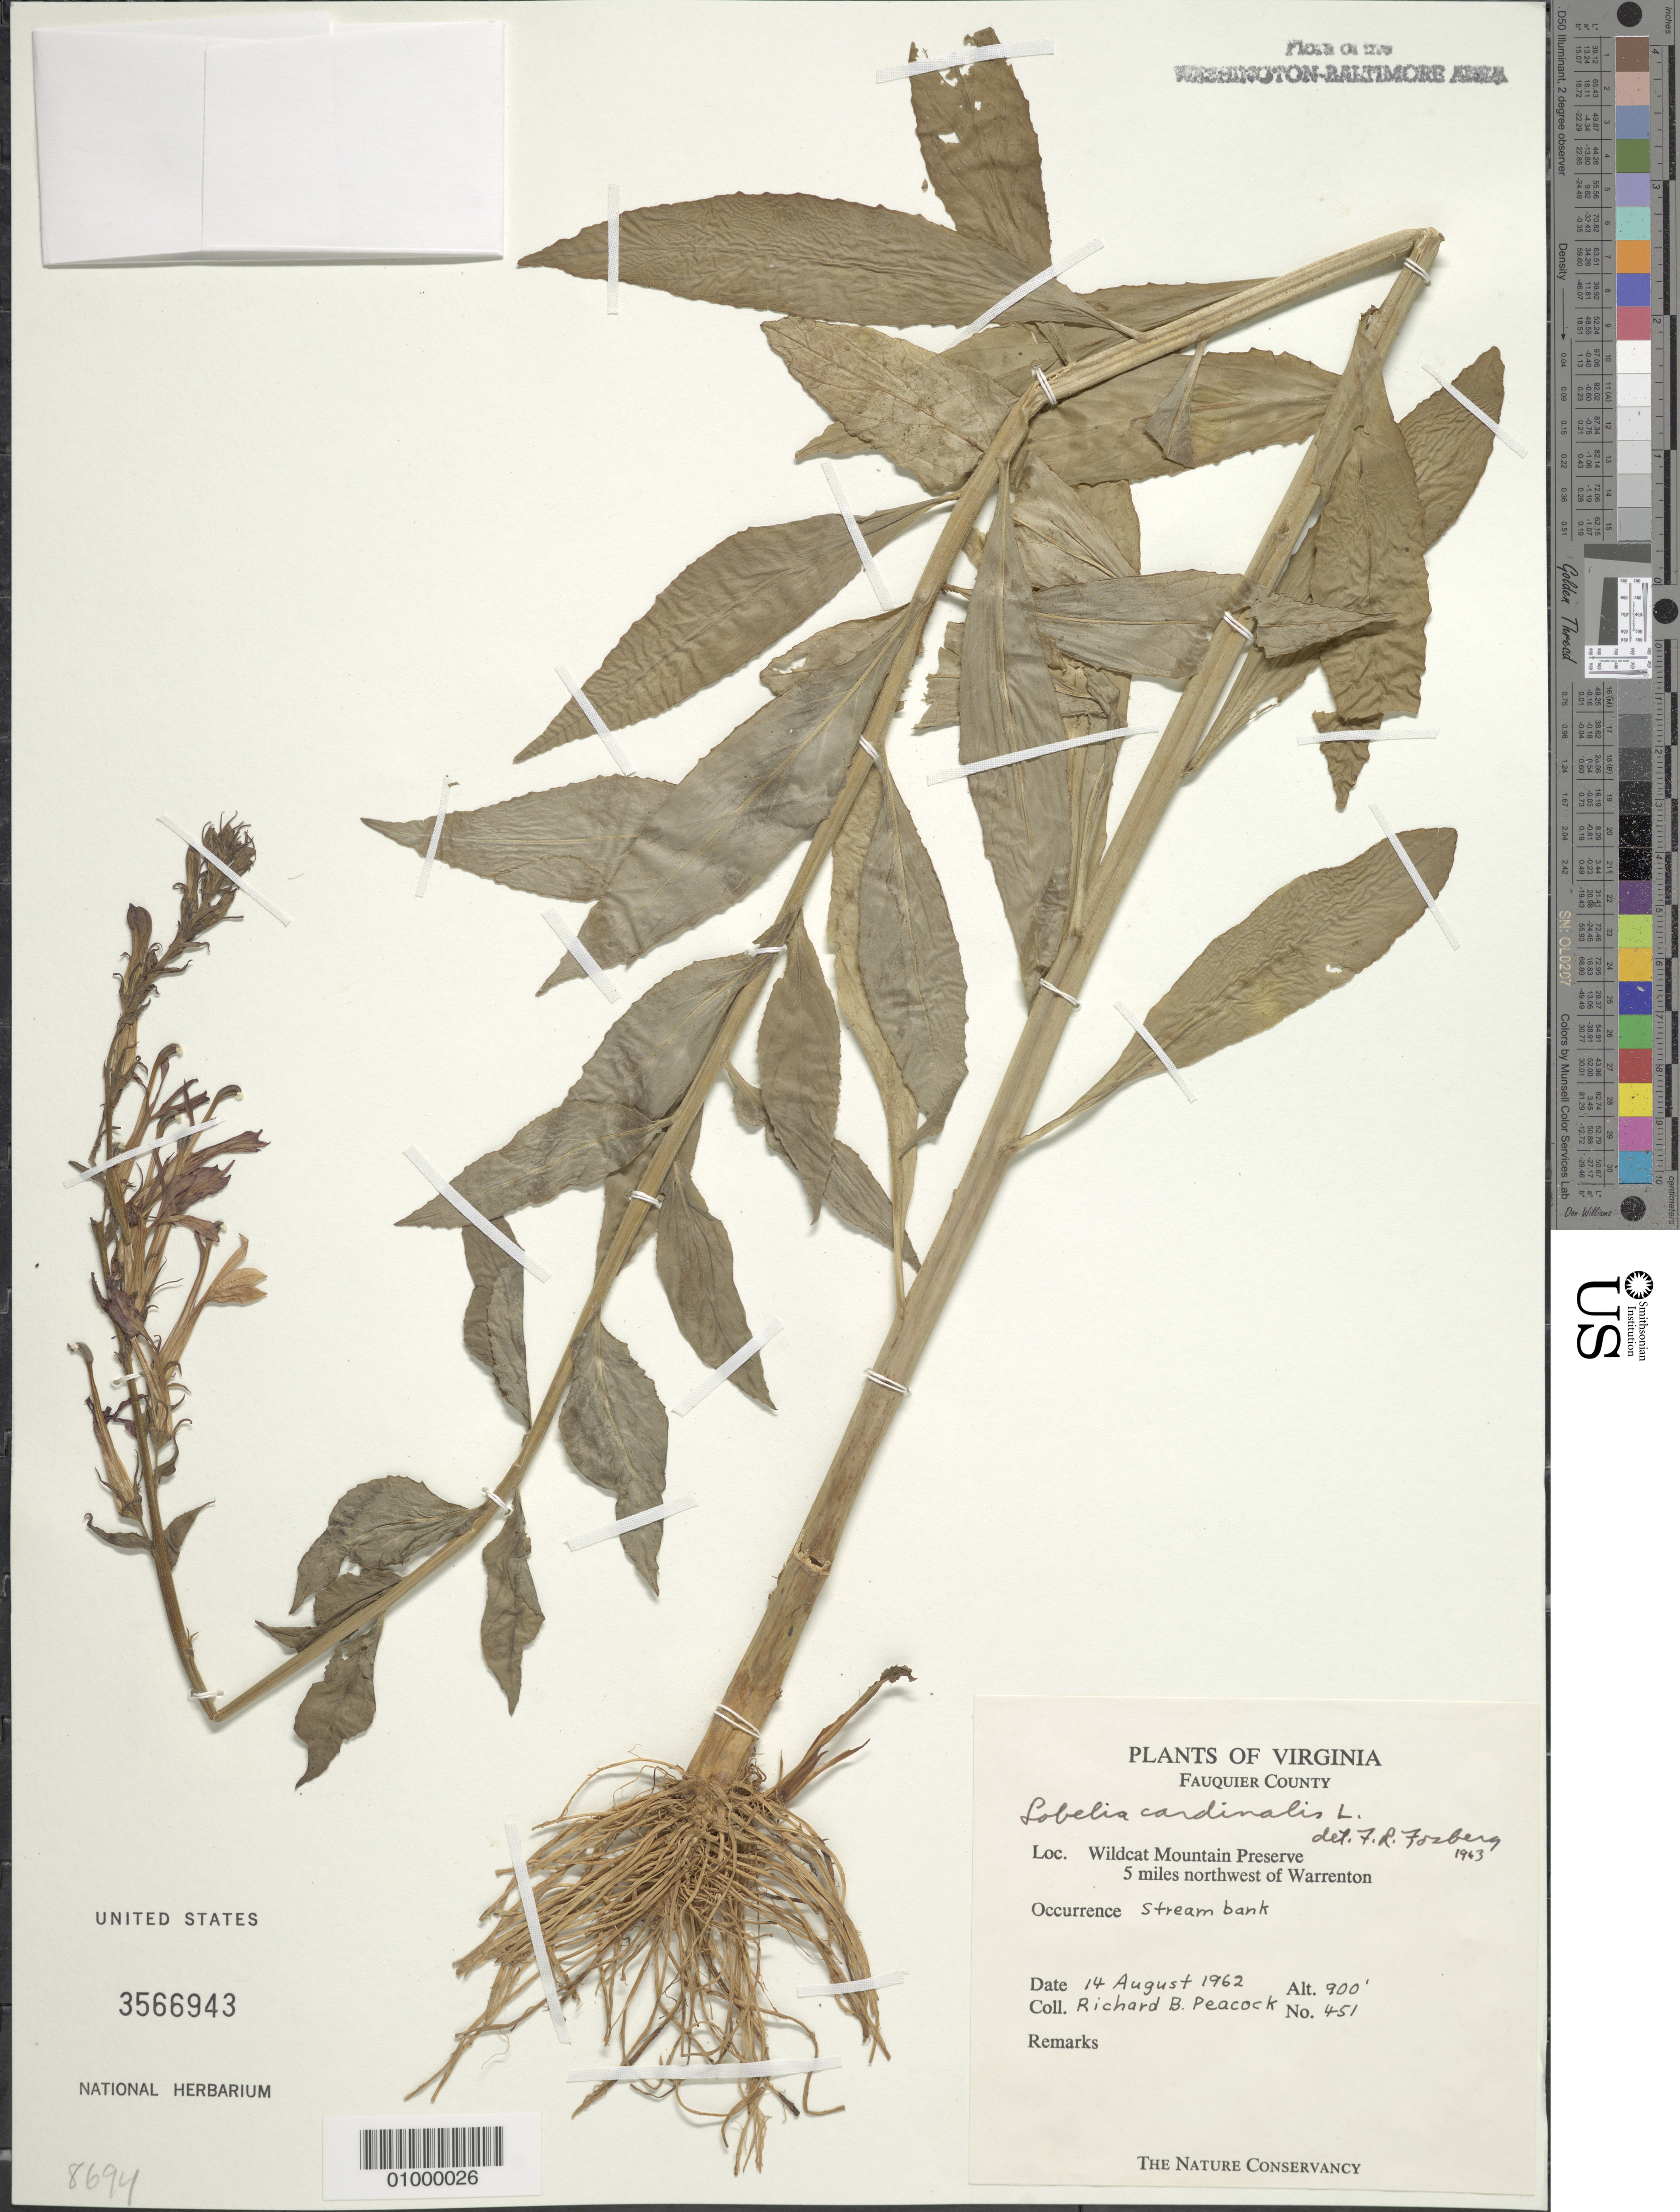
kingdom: Plantae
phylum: Tracheophyta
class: Magnoliopsida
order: Asterales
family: Campanulaceae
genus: Lobelia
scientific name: Lobelia cardinalis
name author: L.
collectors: R. Peacock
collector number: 451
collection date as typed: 14 Aug 1962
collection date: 1962-08-14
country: United States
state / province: Virginia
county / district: Fauquier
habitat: streambank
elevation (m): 305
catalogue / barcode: US 3566943